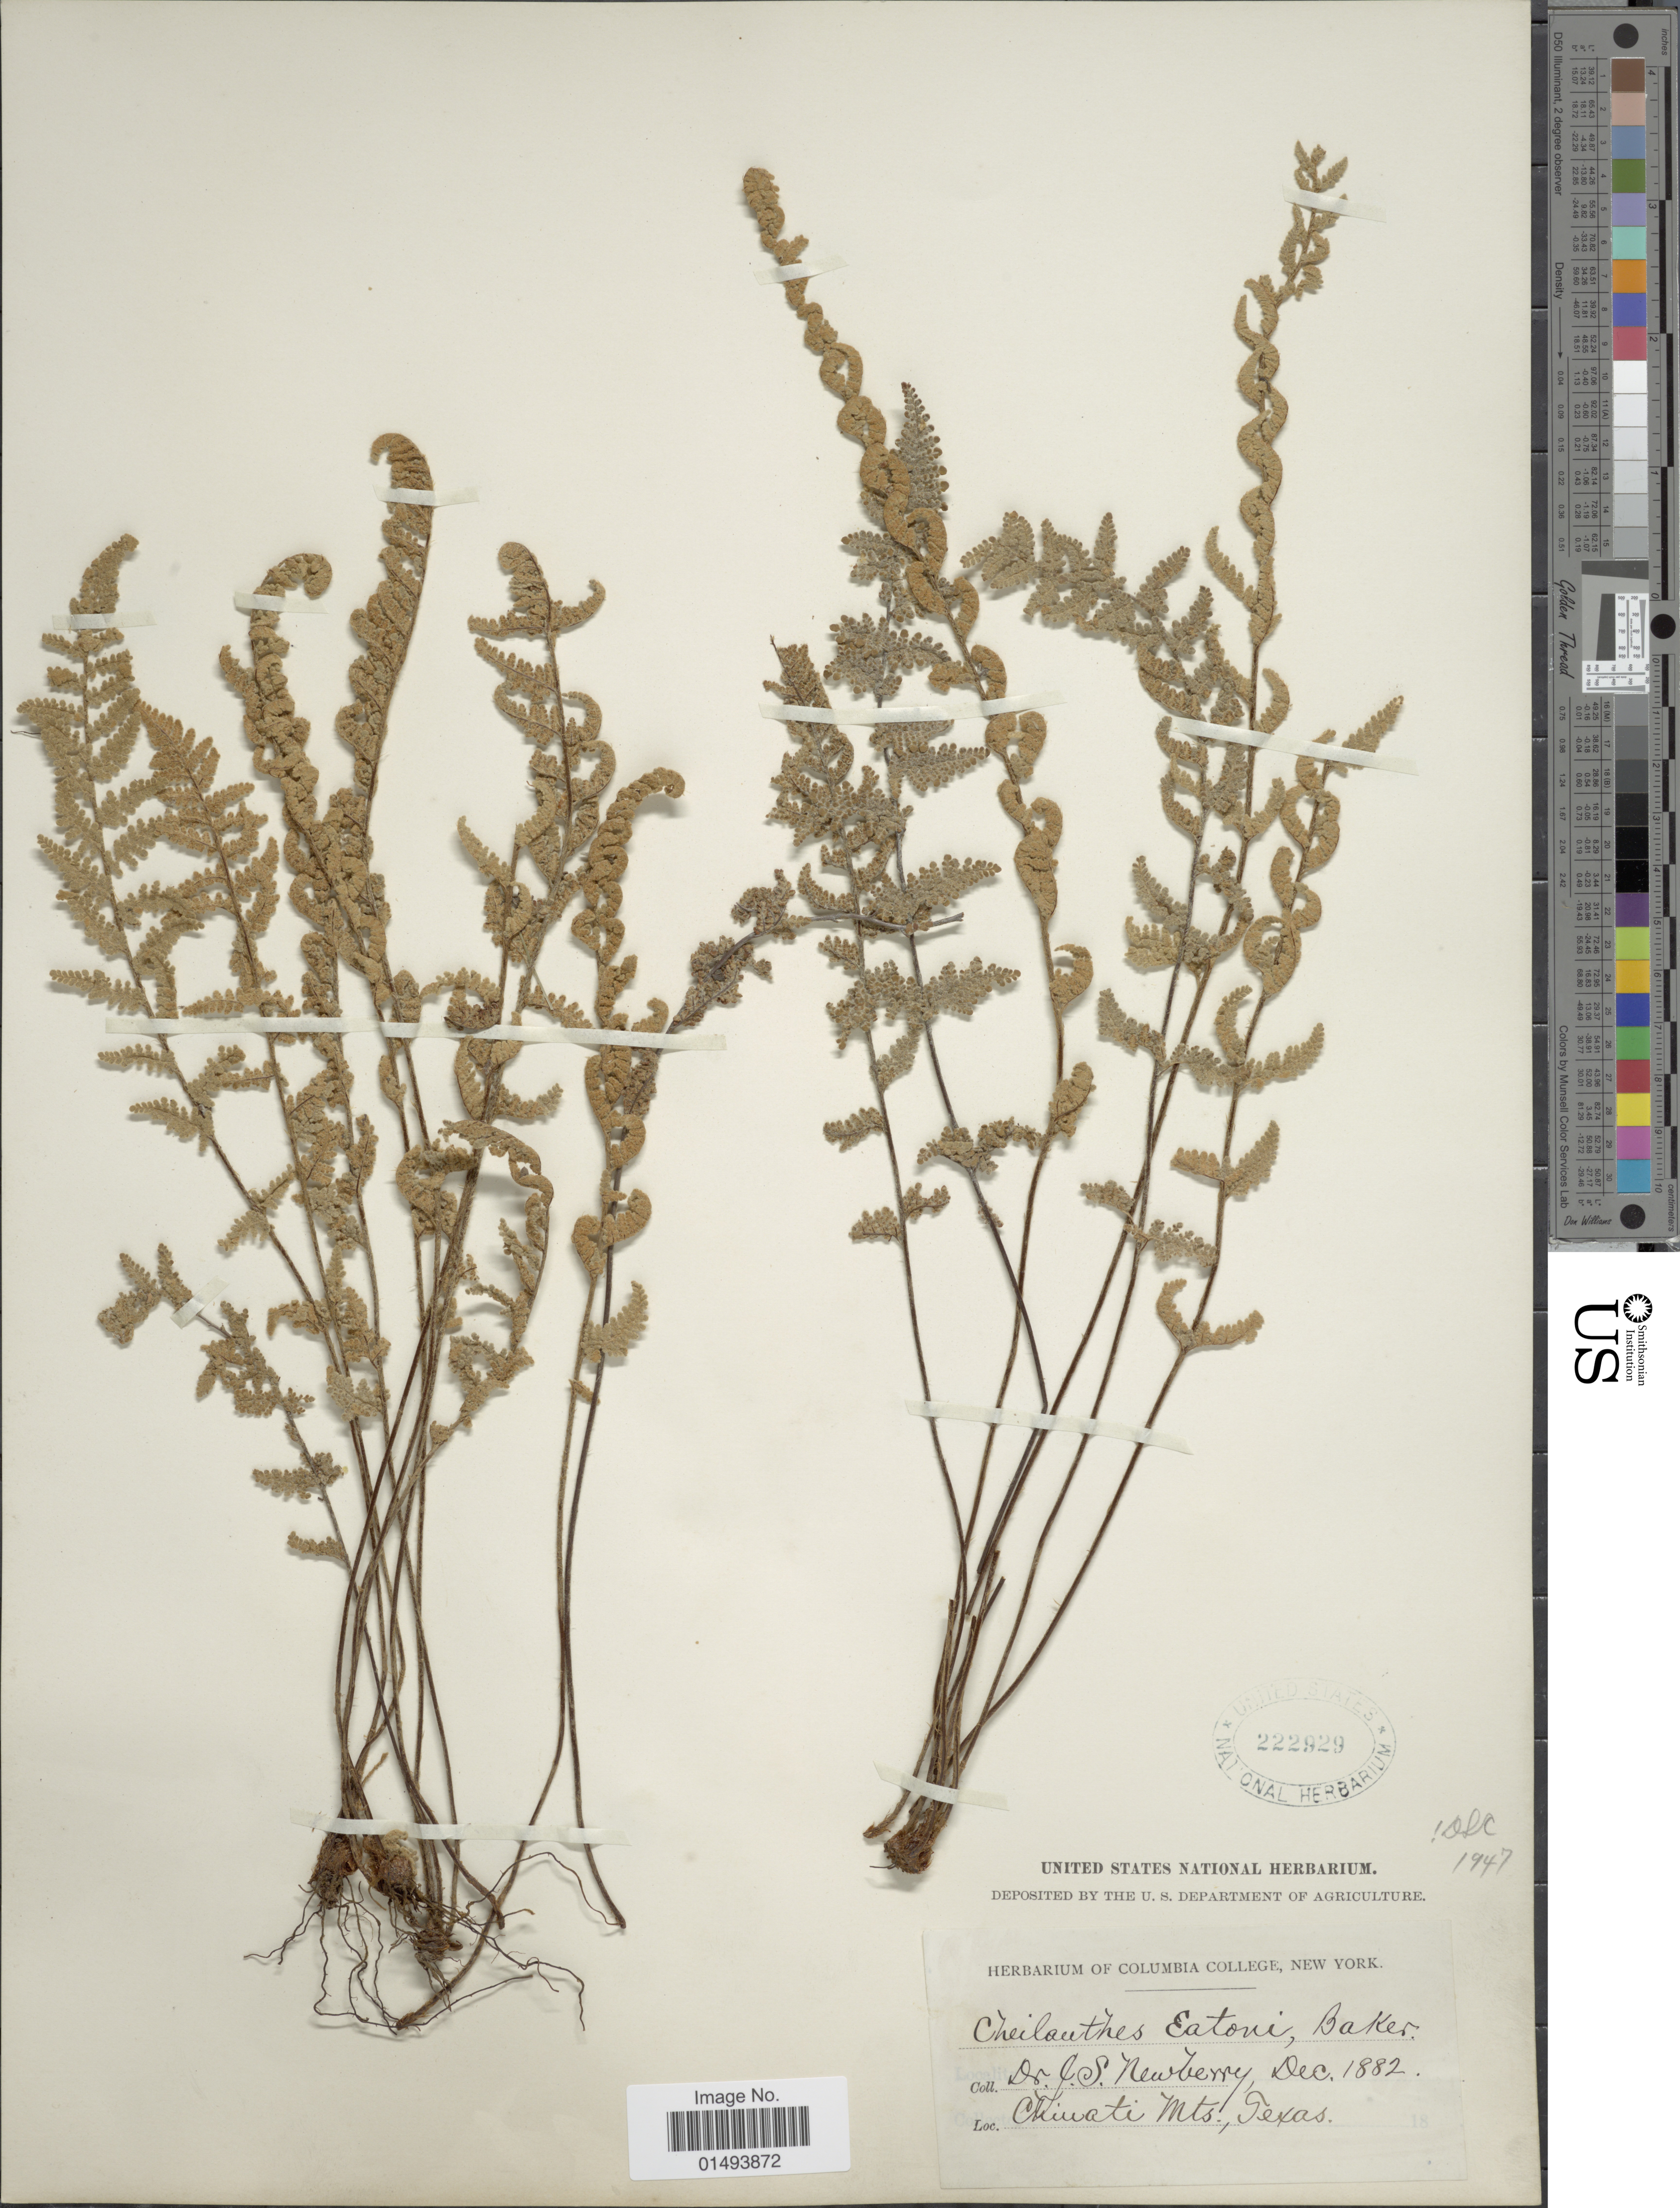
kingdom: Plantae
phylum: Tracheophyta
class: Polypodiopsida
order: Polypodiales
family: Pteridaceae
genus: Myriopteris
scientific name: Myriopteris rufa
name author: Fée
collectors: J. S. Newberry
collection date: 1882-12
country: United States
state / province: Texas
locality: Chinati Mts.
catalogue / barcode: US 222929